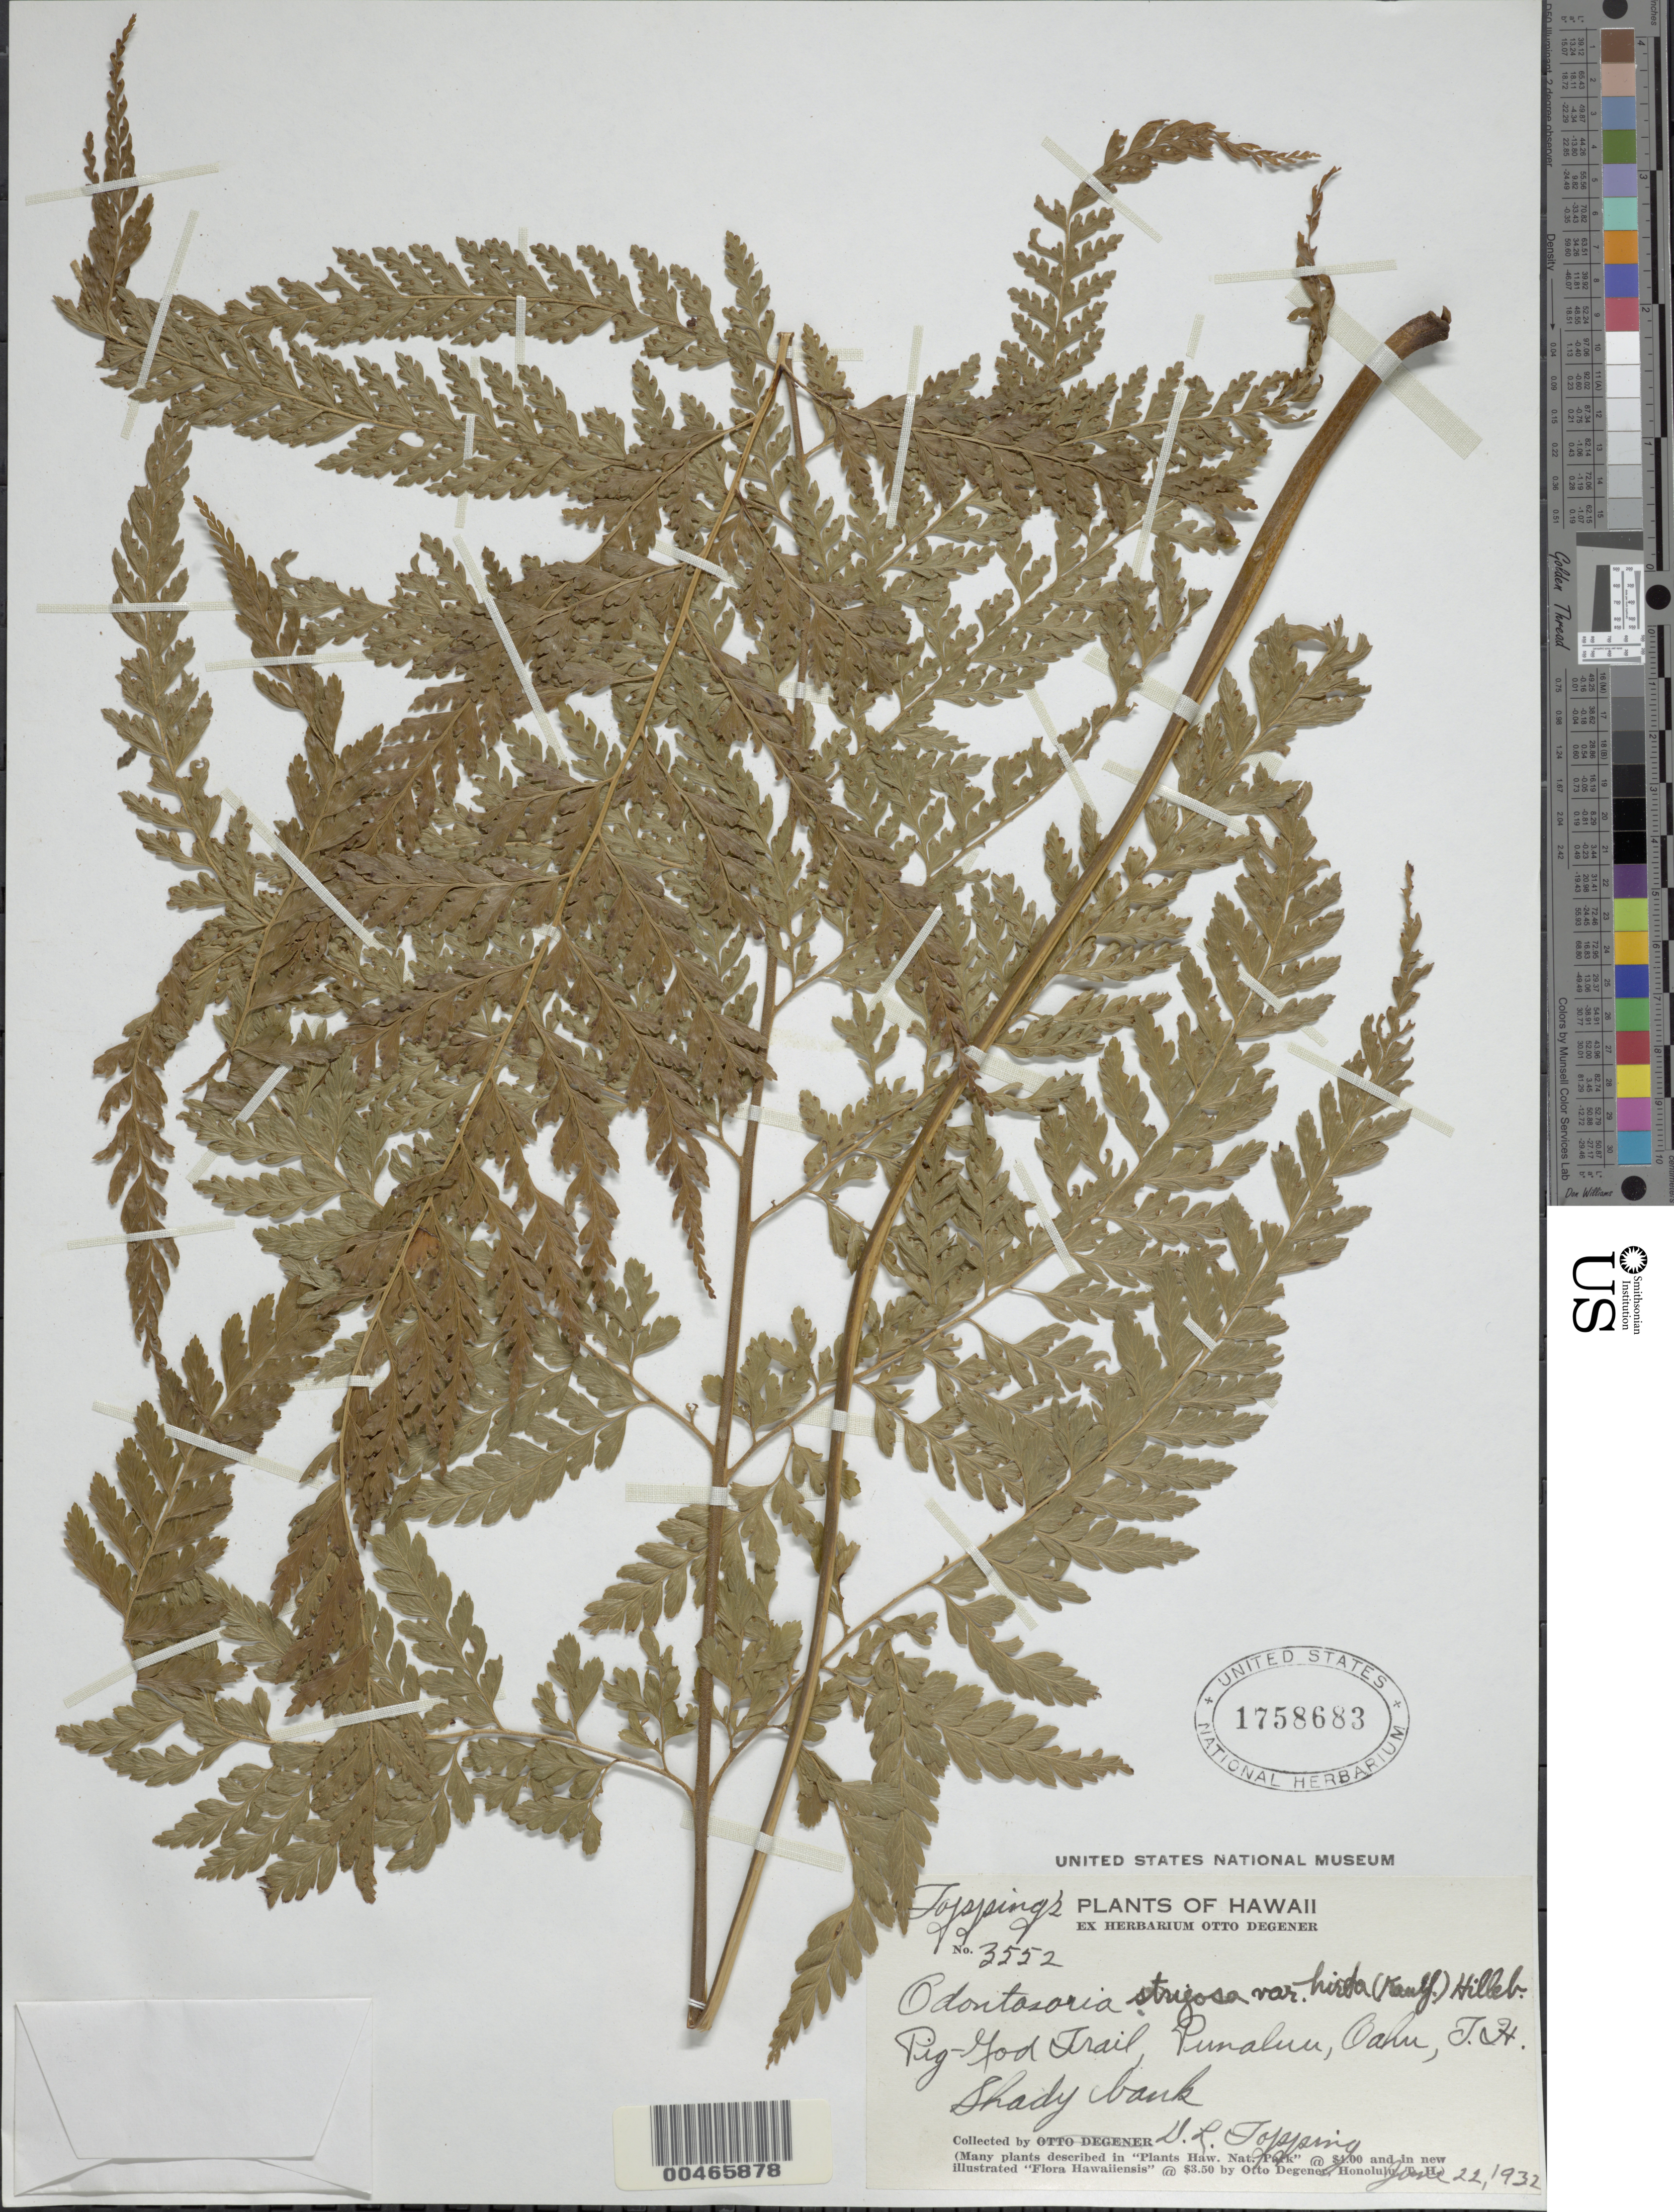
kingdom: Plantae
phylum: Tracheophyta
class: Polypodiopsida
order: Polypodiales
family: Dennstaedtiaceae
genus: Microlepia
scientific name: Microlepia speluncae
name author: (L.) T. Moore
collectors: D. L. Topping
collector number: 3552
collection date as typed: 22 Jun 1932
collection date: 1932-06-22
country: United States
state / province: Hawaii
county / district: Honolulu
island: Oahu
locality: Pig-God Trail, Punaluu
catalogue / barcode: US 1758683